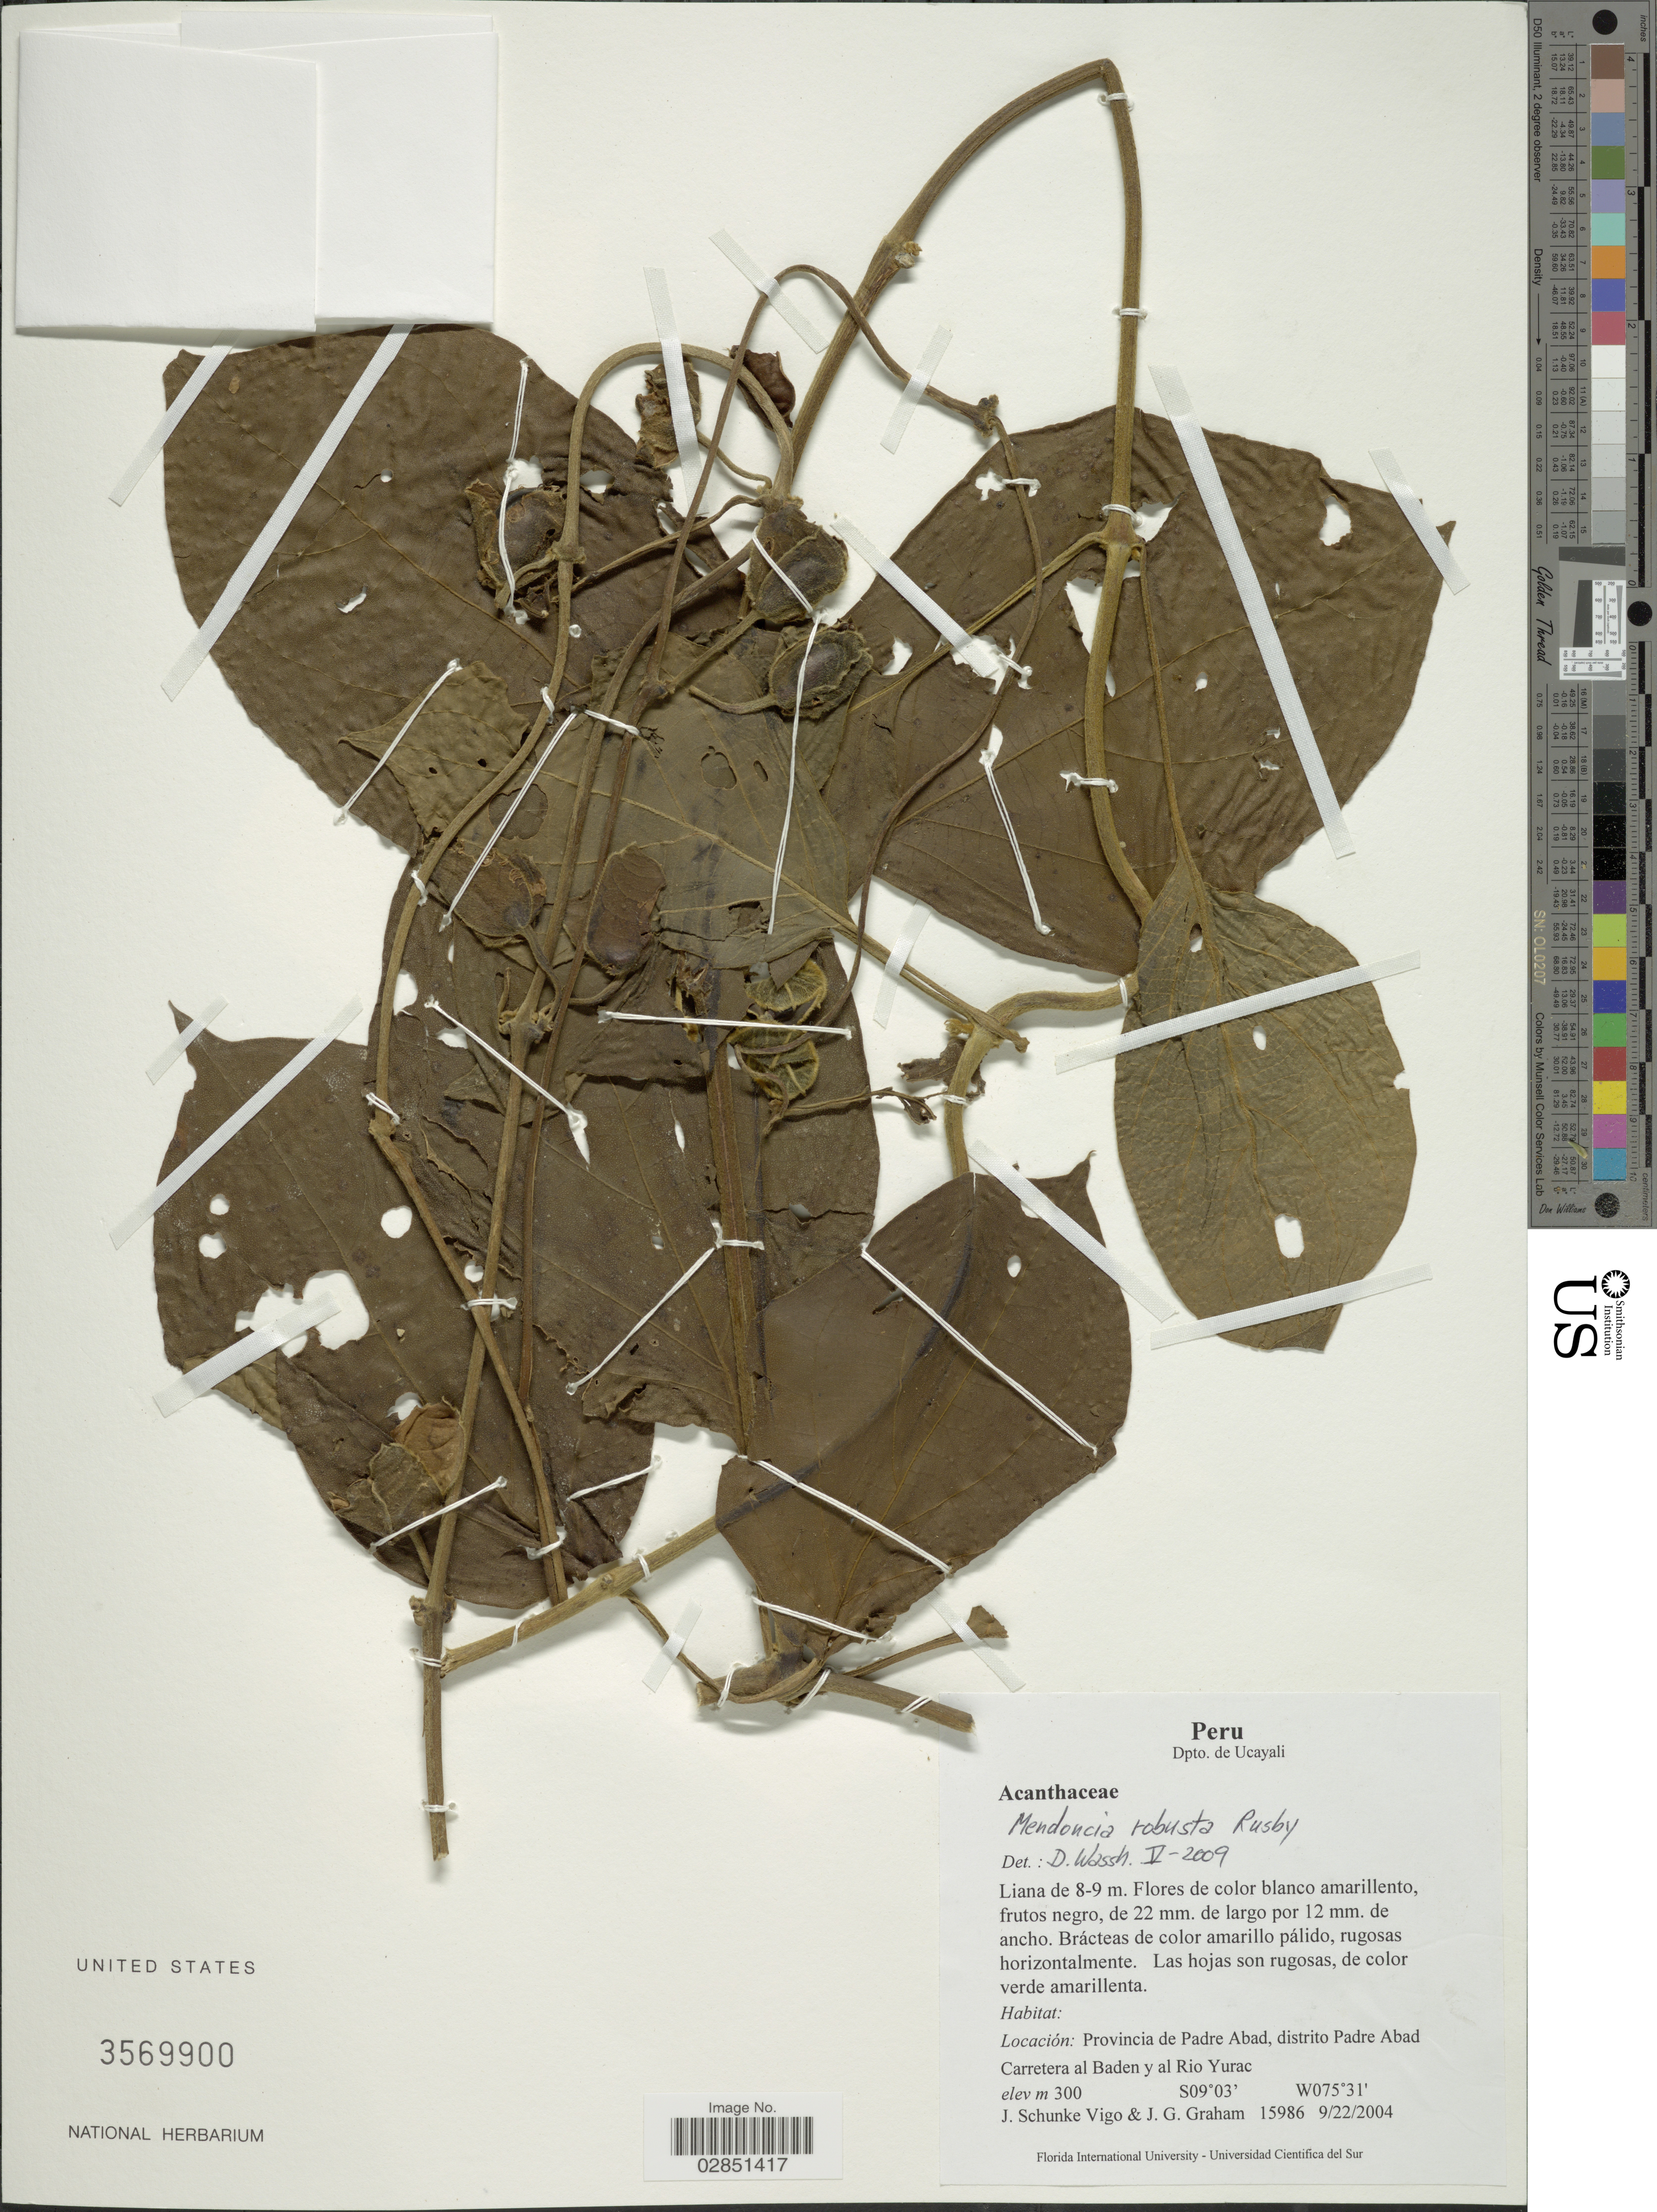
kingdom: Plantae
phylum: Tracheophyta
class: Magnoliopsida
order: Lamiales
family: Acanthaceae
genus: Mendoncia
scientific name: Mendoncia robusta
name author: Rusby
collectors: J. Schunke Vigo & J. Graham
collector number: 15986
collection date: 2004-09-22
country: Peru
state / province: Ucayali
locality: Dpto. de Ucayali. Provincia de Padre Abad, distrito Padre Abad, Carretera al Baden y al Rio Yurac.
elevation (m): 300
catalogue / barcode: US 3569900